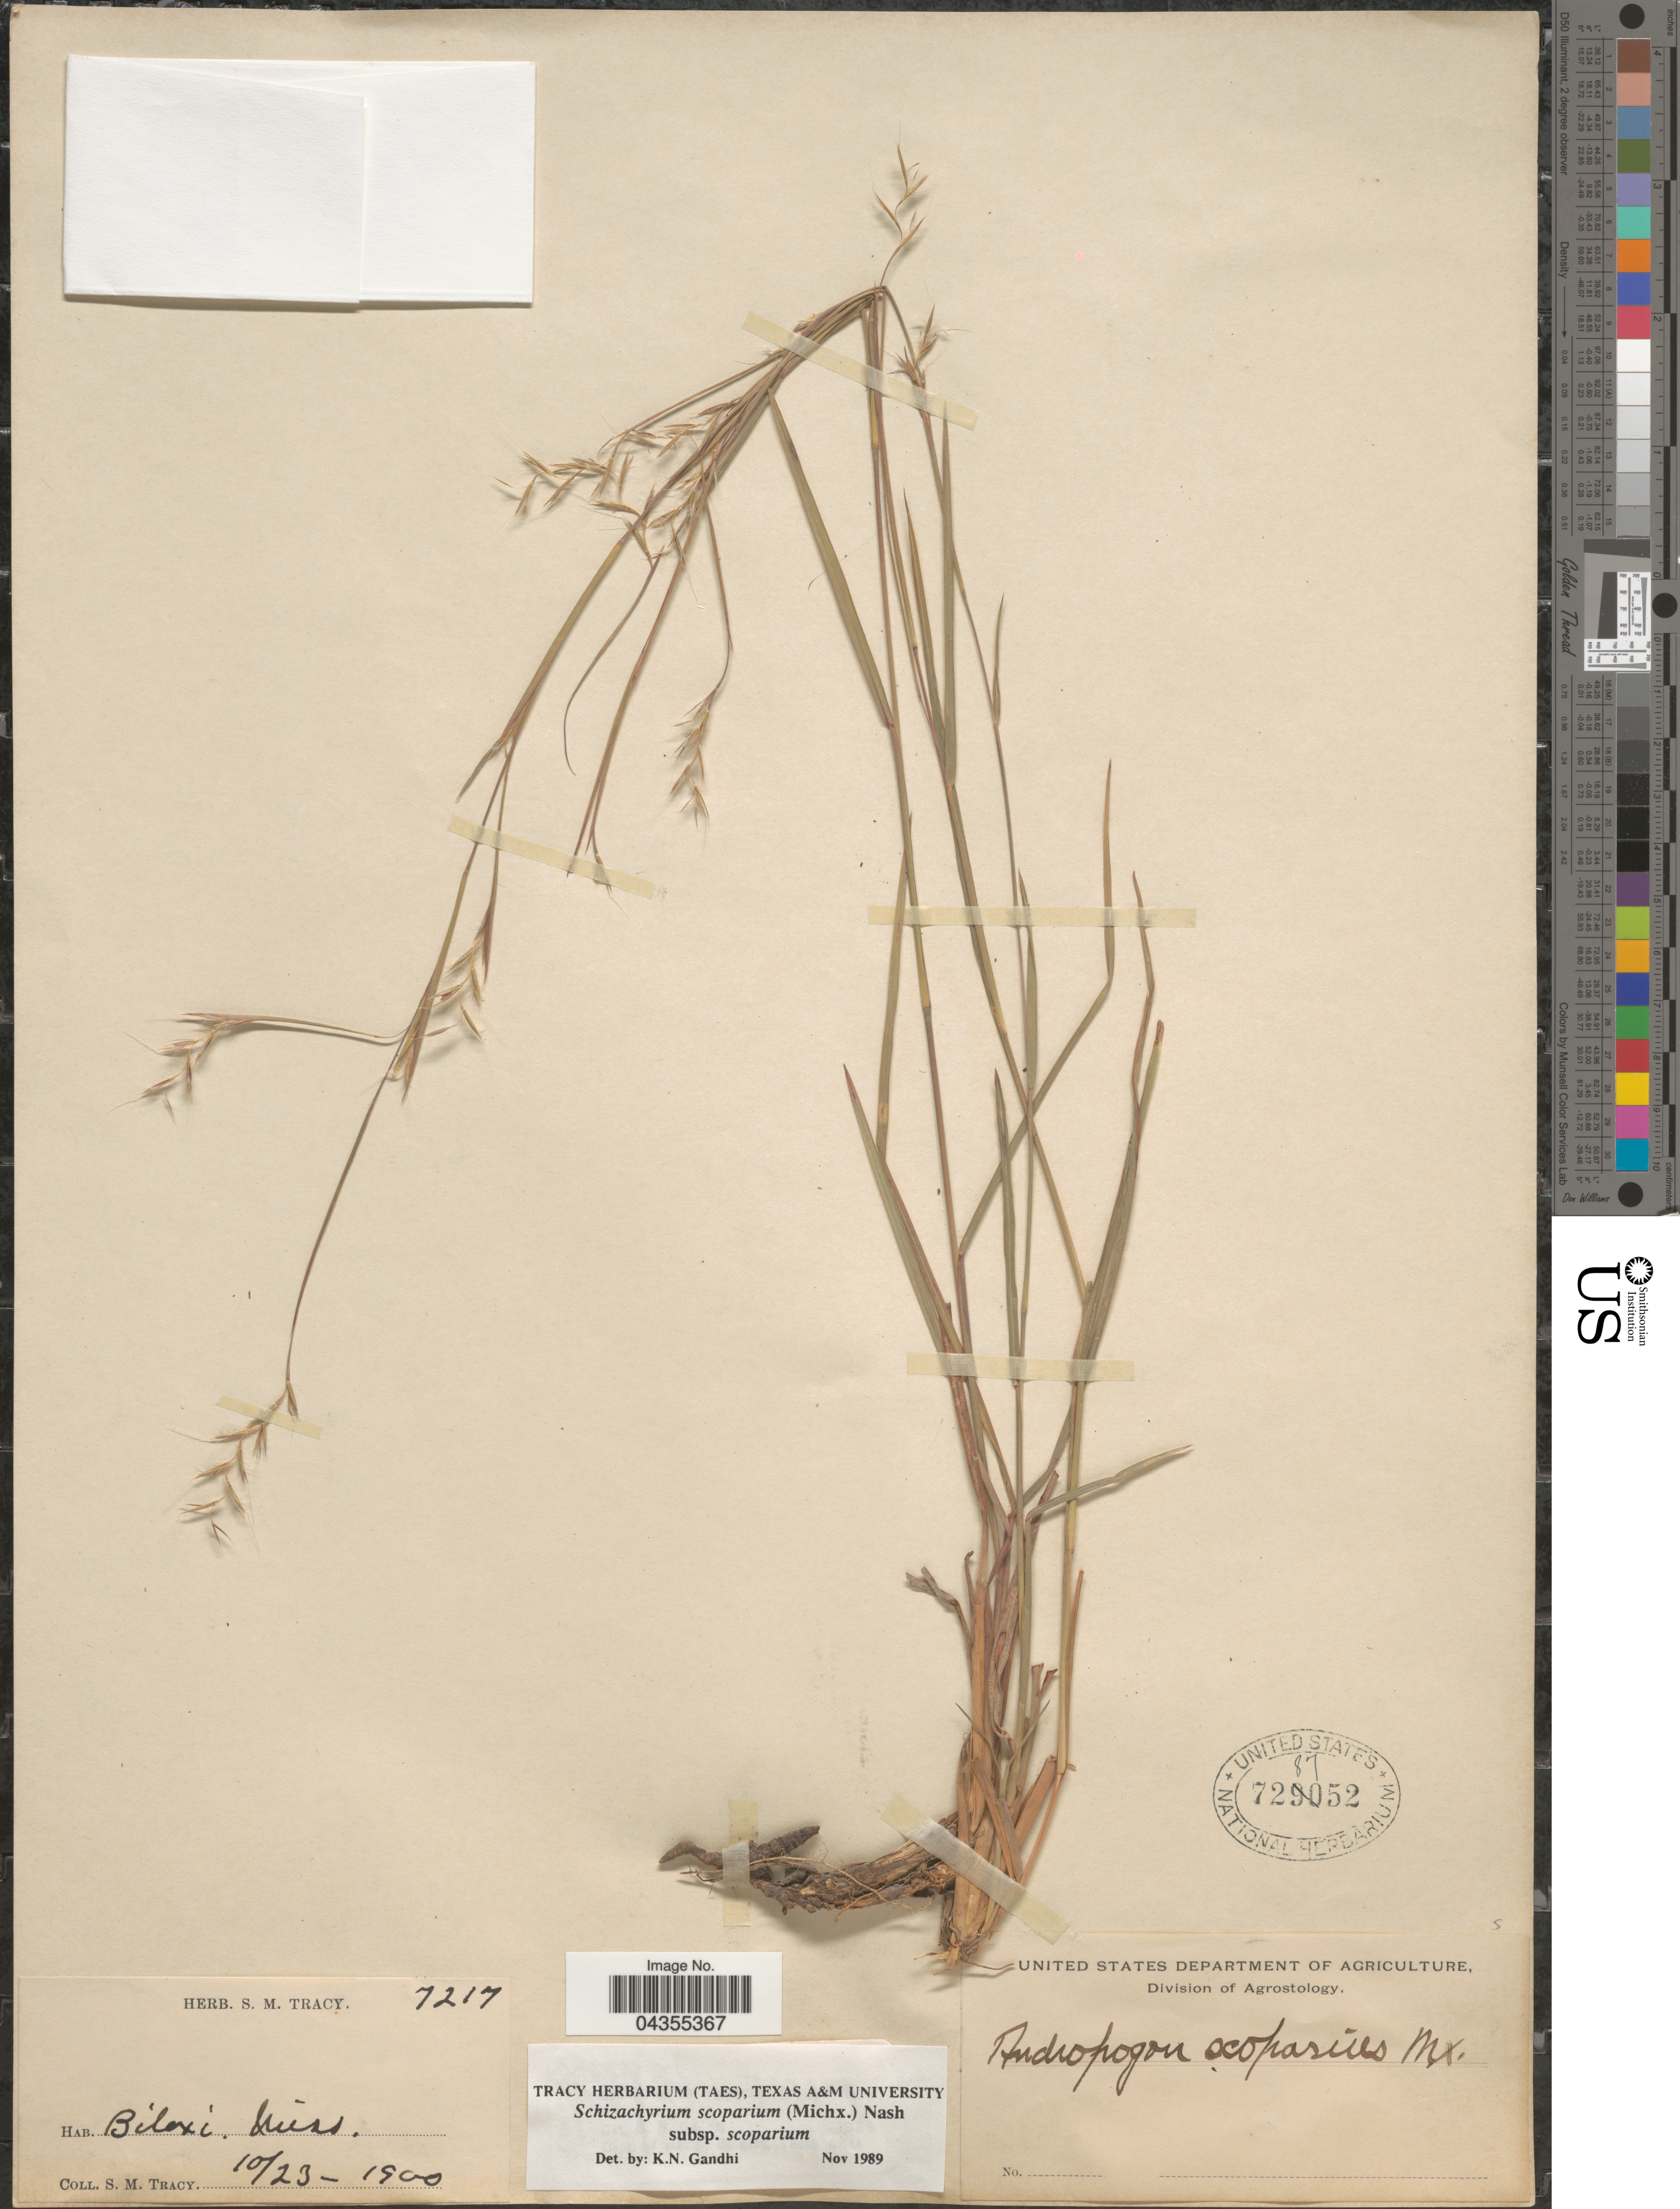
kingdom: Plantae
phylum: Tracheophyta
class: Liliopsida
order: Poales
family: Poaceae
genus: Schizachyrium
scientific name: Schizachyrium scoparium var. scoparium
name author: (Michx.) Nash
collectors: S. M. Tracy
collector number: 7217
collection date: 1900-10-23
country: United States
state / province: Mississippi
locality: Biloxi.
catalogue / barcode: US 728752